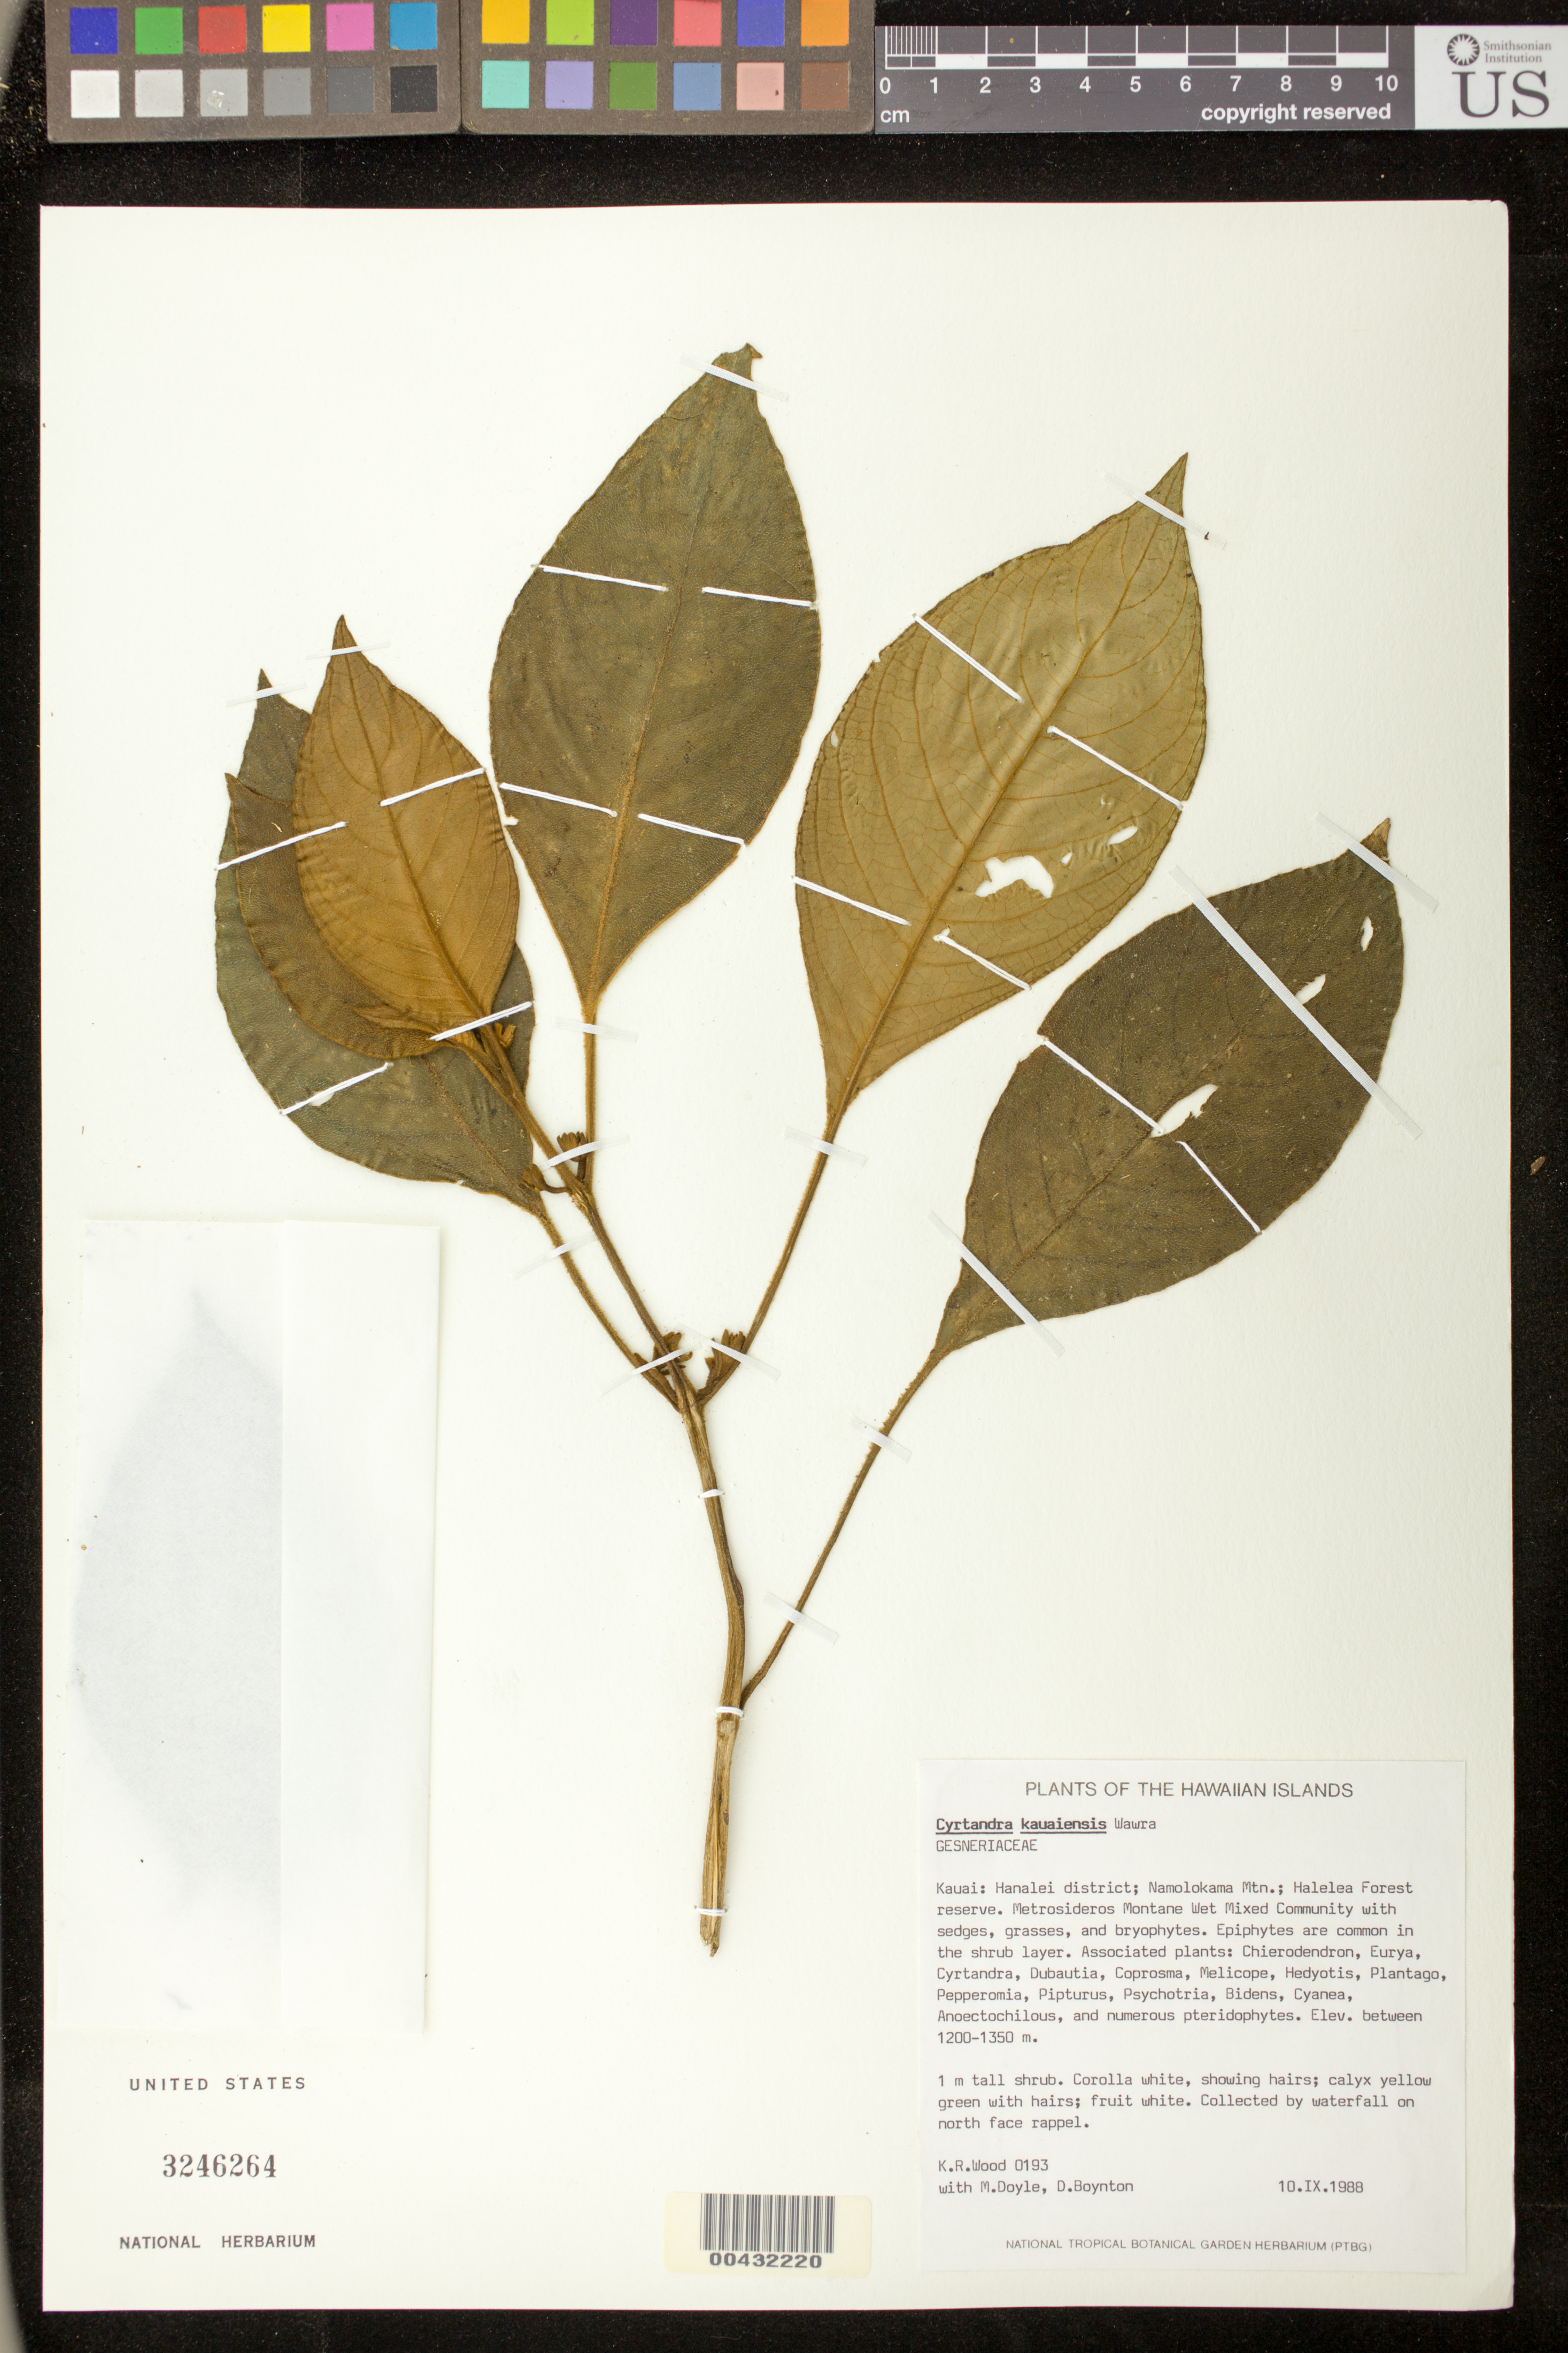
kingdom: Plantae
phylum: Tracheophyta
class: Magnoliopsida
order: Lamiales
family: Gesneriaceae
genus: Cyrtandra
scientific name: Cyrtandra kauaiensis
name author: Wawra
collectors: K. R. Wood, M. Doyle & D. Boynton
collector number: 0193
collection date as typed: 10 Sep 1988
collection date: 1988-09-10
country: United States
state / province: Hawaii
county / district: Kauai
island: Kaua'i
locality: Hanalei district, Namolokama mtn.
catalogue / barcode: US 3246264